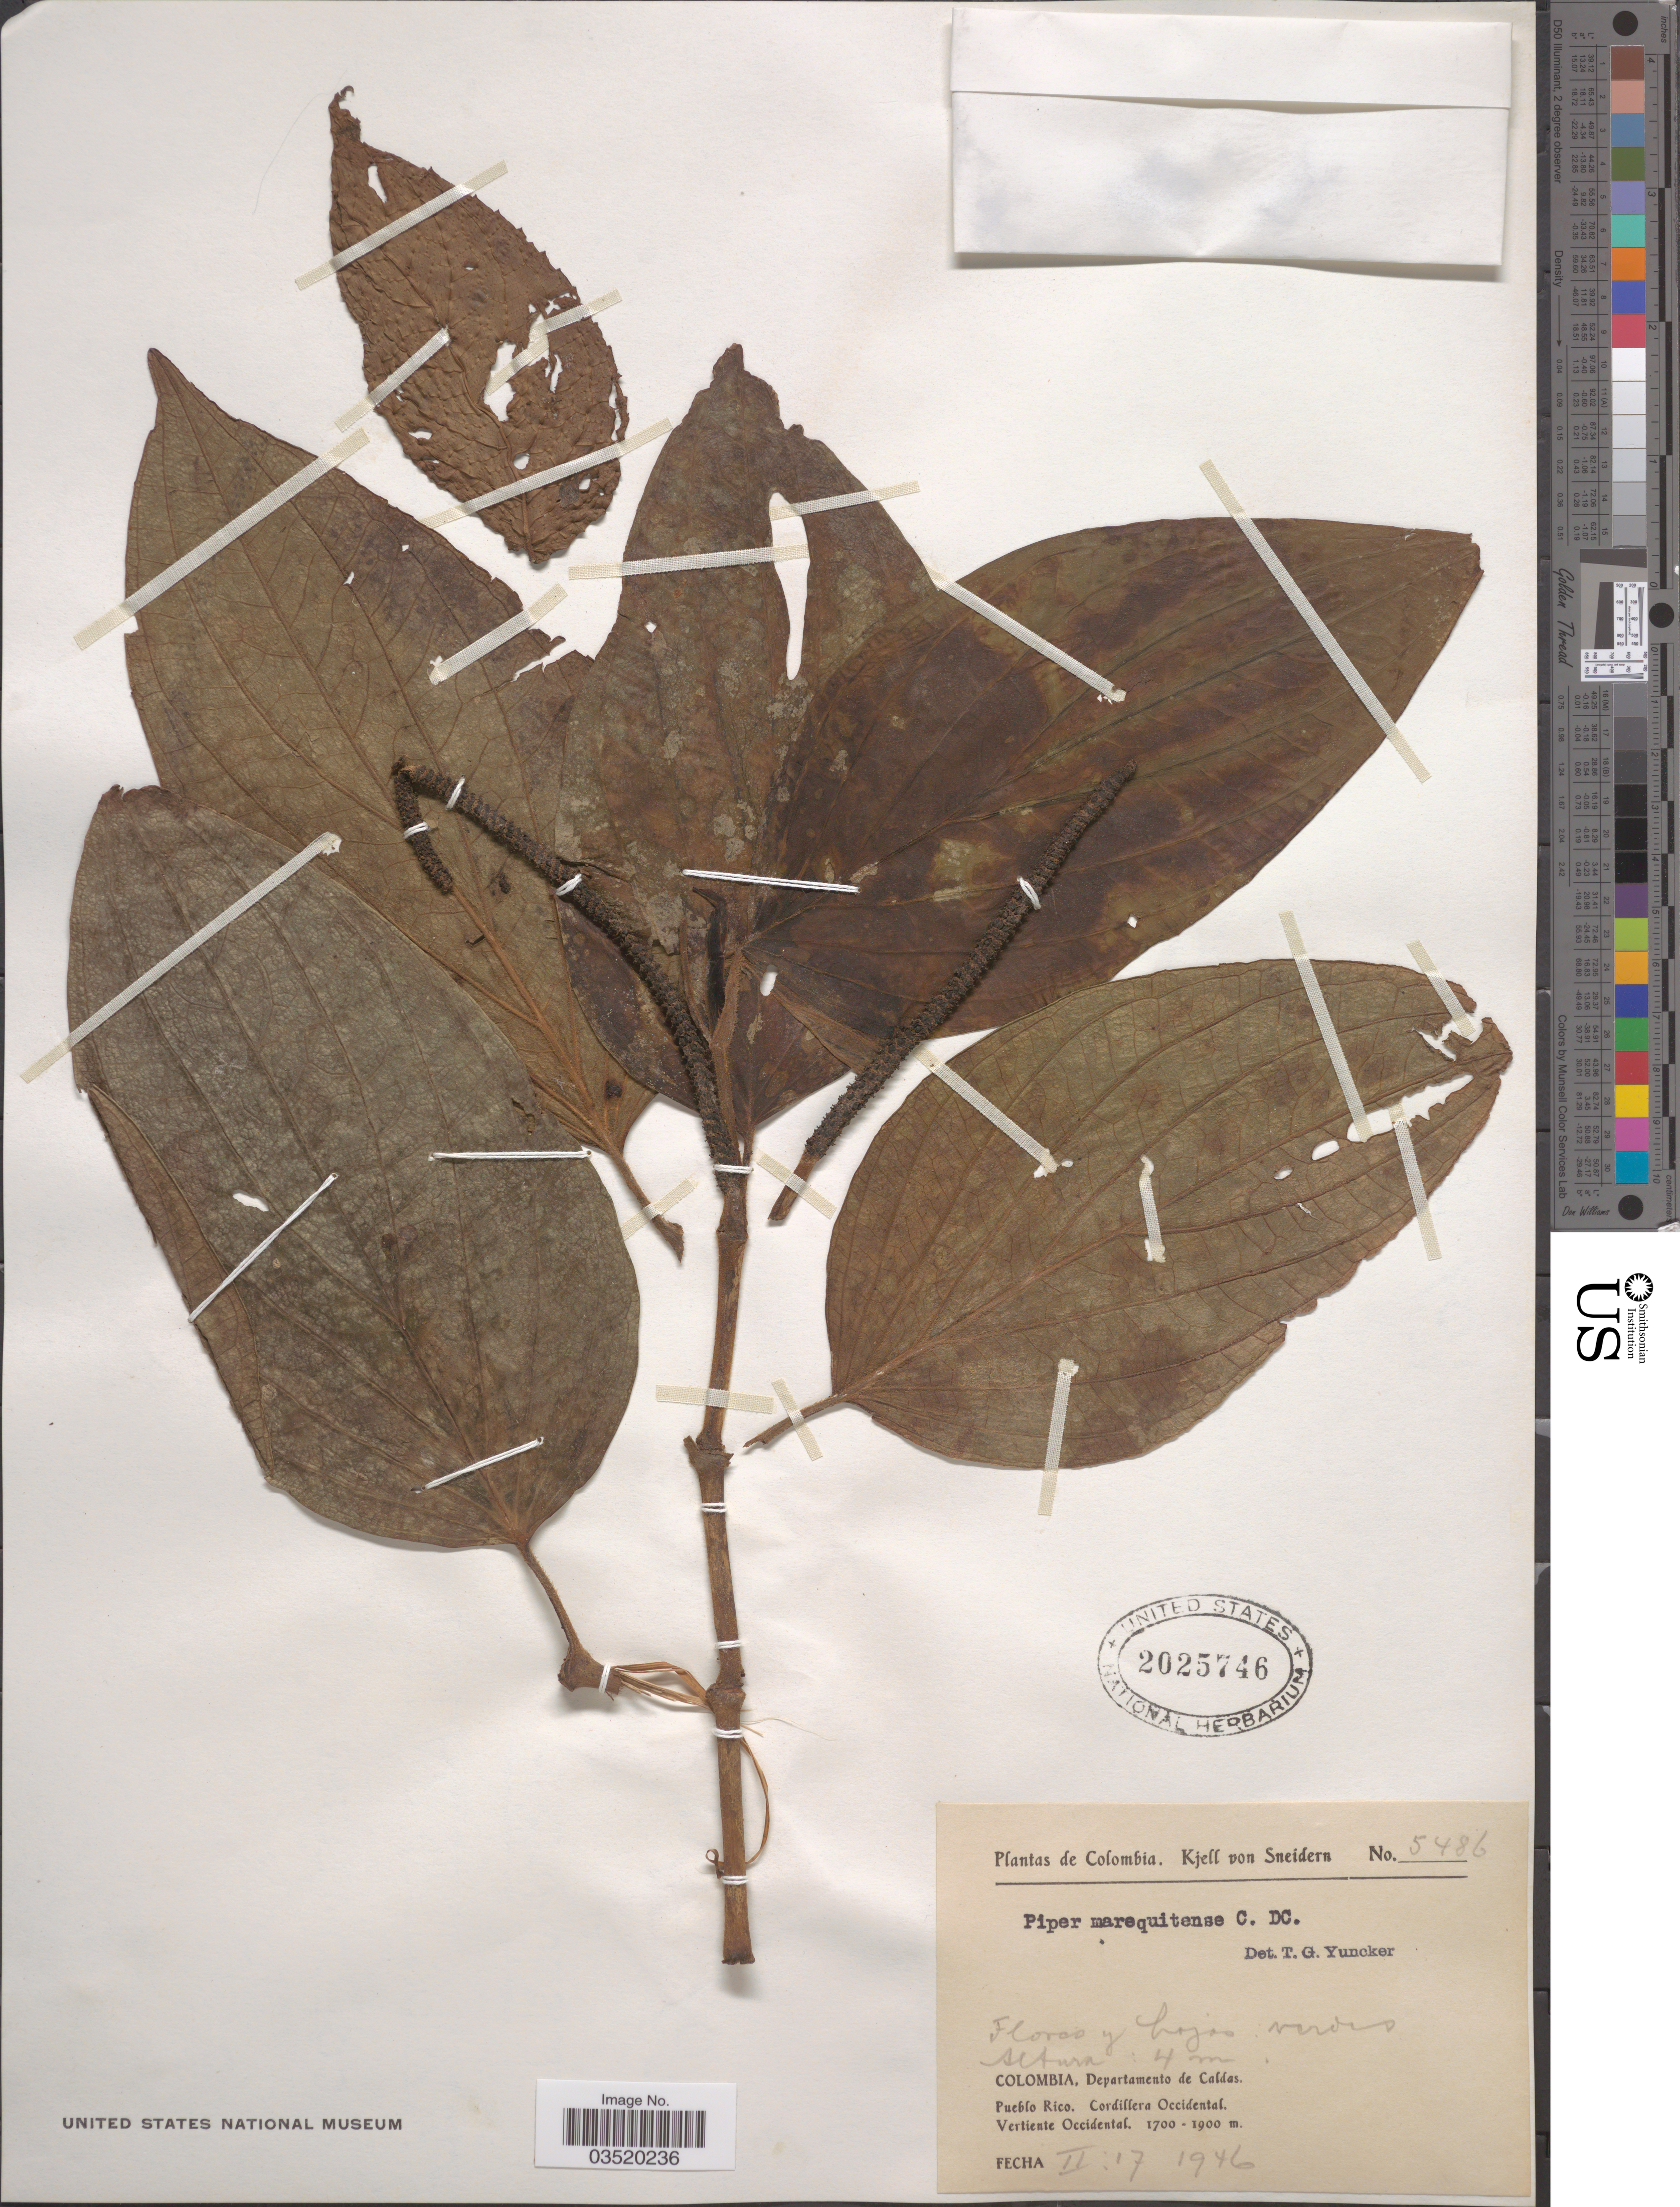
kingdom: Plantae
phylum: Tracheophyta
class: Magnoliopsida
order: Piperales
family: Piperaceae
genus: Piper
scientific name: Piper marequitense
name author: C. DC.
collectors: K. von Sneidern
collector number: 5486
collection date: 1946-02-17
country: Colombia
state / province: Caldas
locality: Departamento de Caldas. Pueblo Rico. Cordillera Occidental. Vertiente Occidental.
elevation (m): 1700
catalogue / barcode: US 2025746